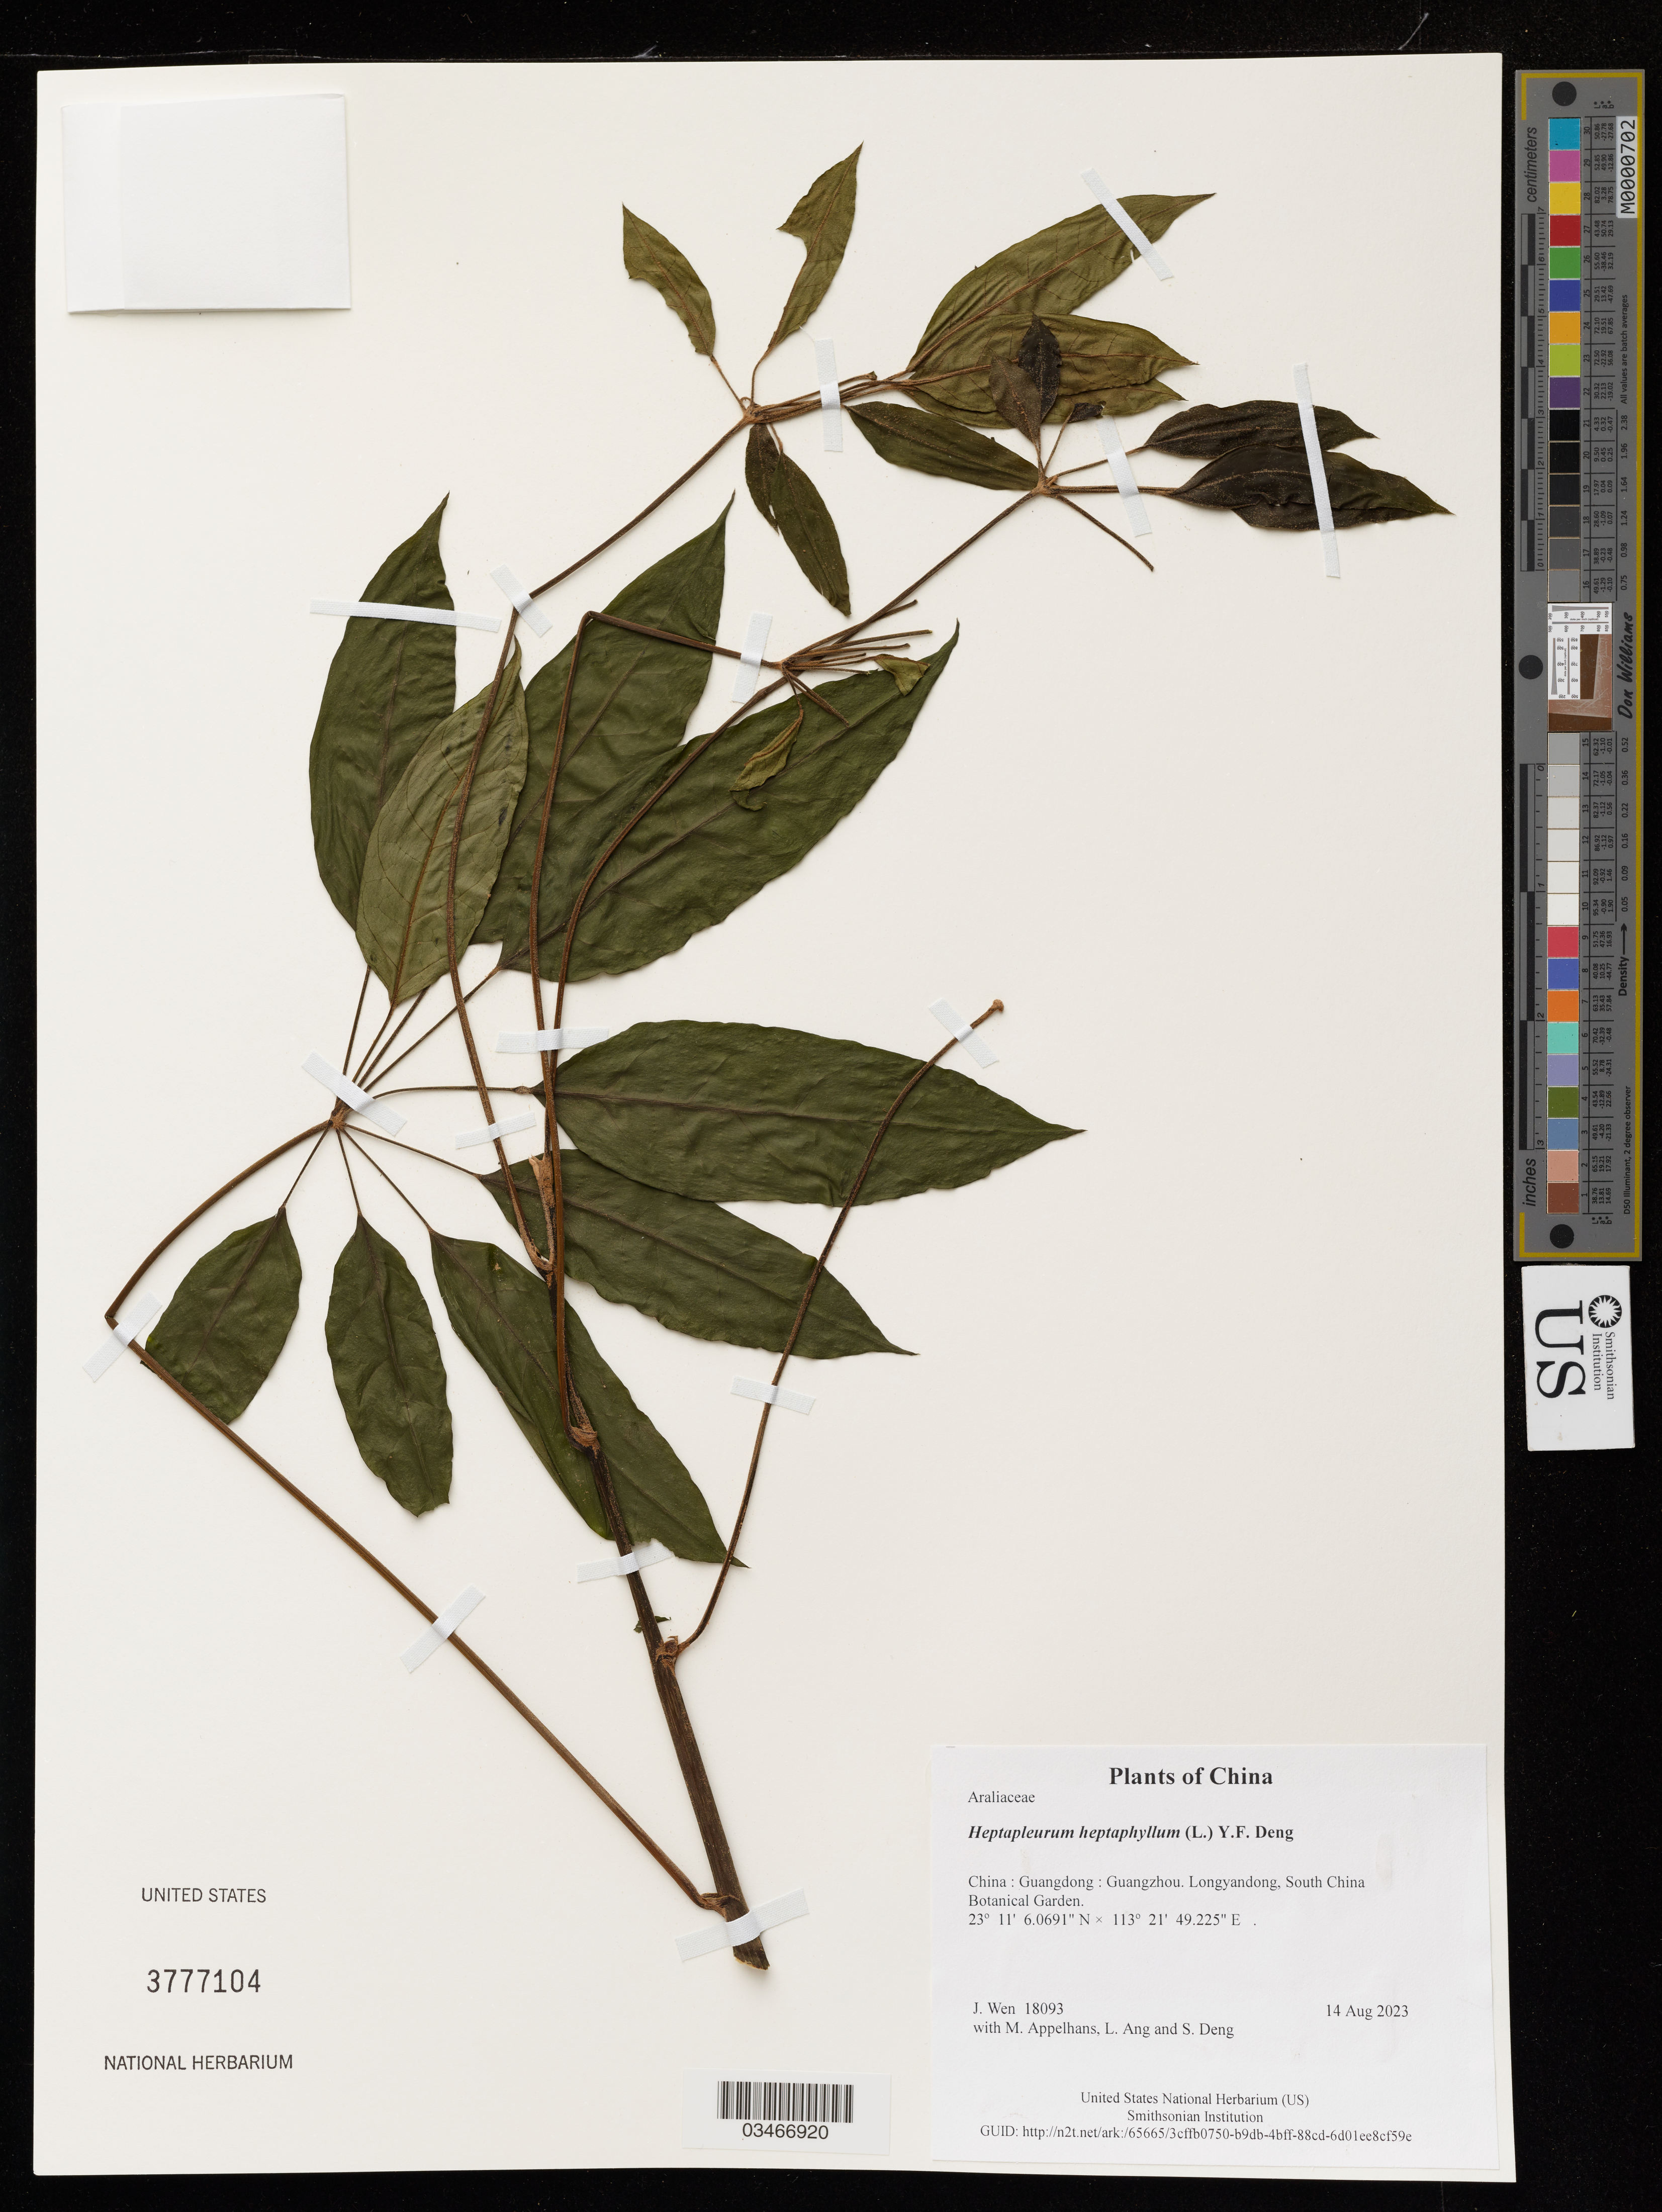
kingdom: Plantae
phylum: Tracheophyta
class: Magnoliopsida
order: Apiales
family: Araliaceae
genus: Heptapleurum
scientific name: Heptapleurum heptaphyllum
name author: (L.) Y.F. Deng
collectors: J. Wen, M. Appelhans, L. Ang & S. Deng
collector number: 18093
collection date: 2023-08-14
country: China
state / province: Guangdong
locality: Guangzhou. Longyandong, South China Botanical Garden.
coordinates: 23.18501919 N, 113.3636735 E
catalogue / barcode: US 3777104